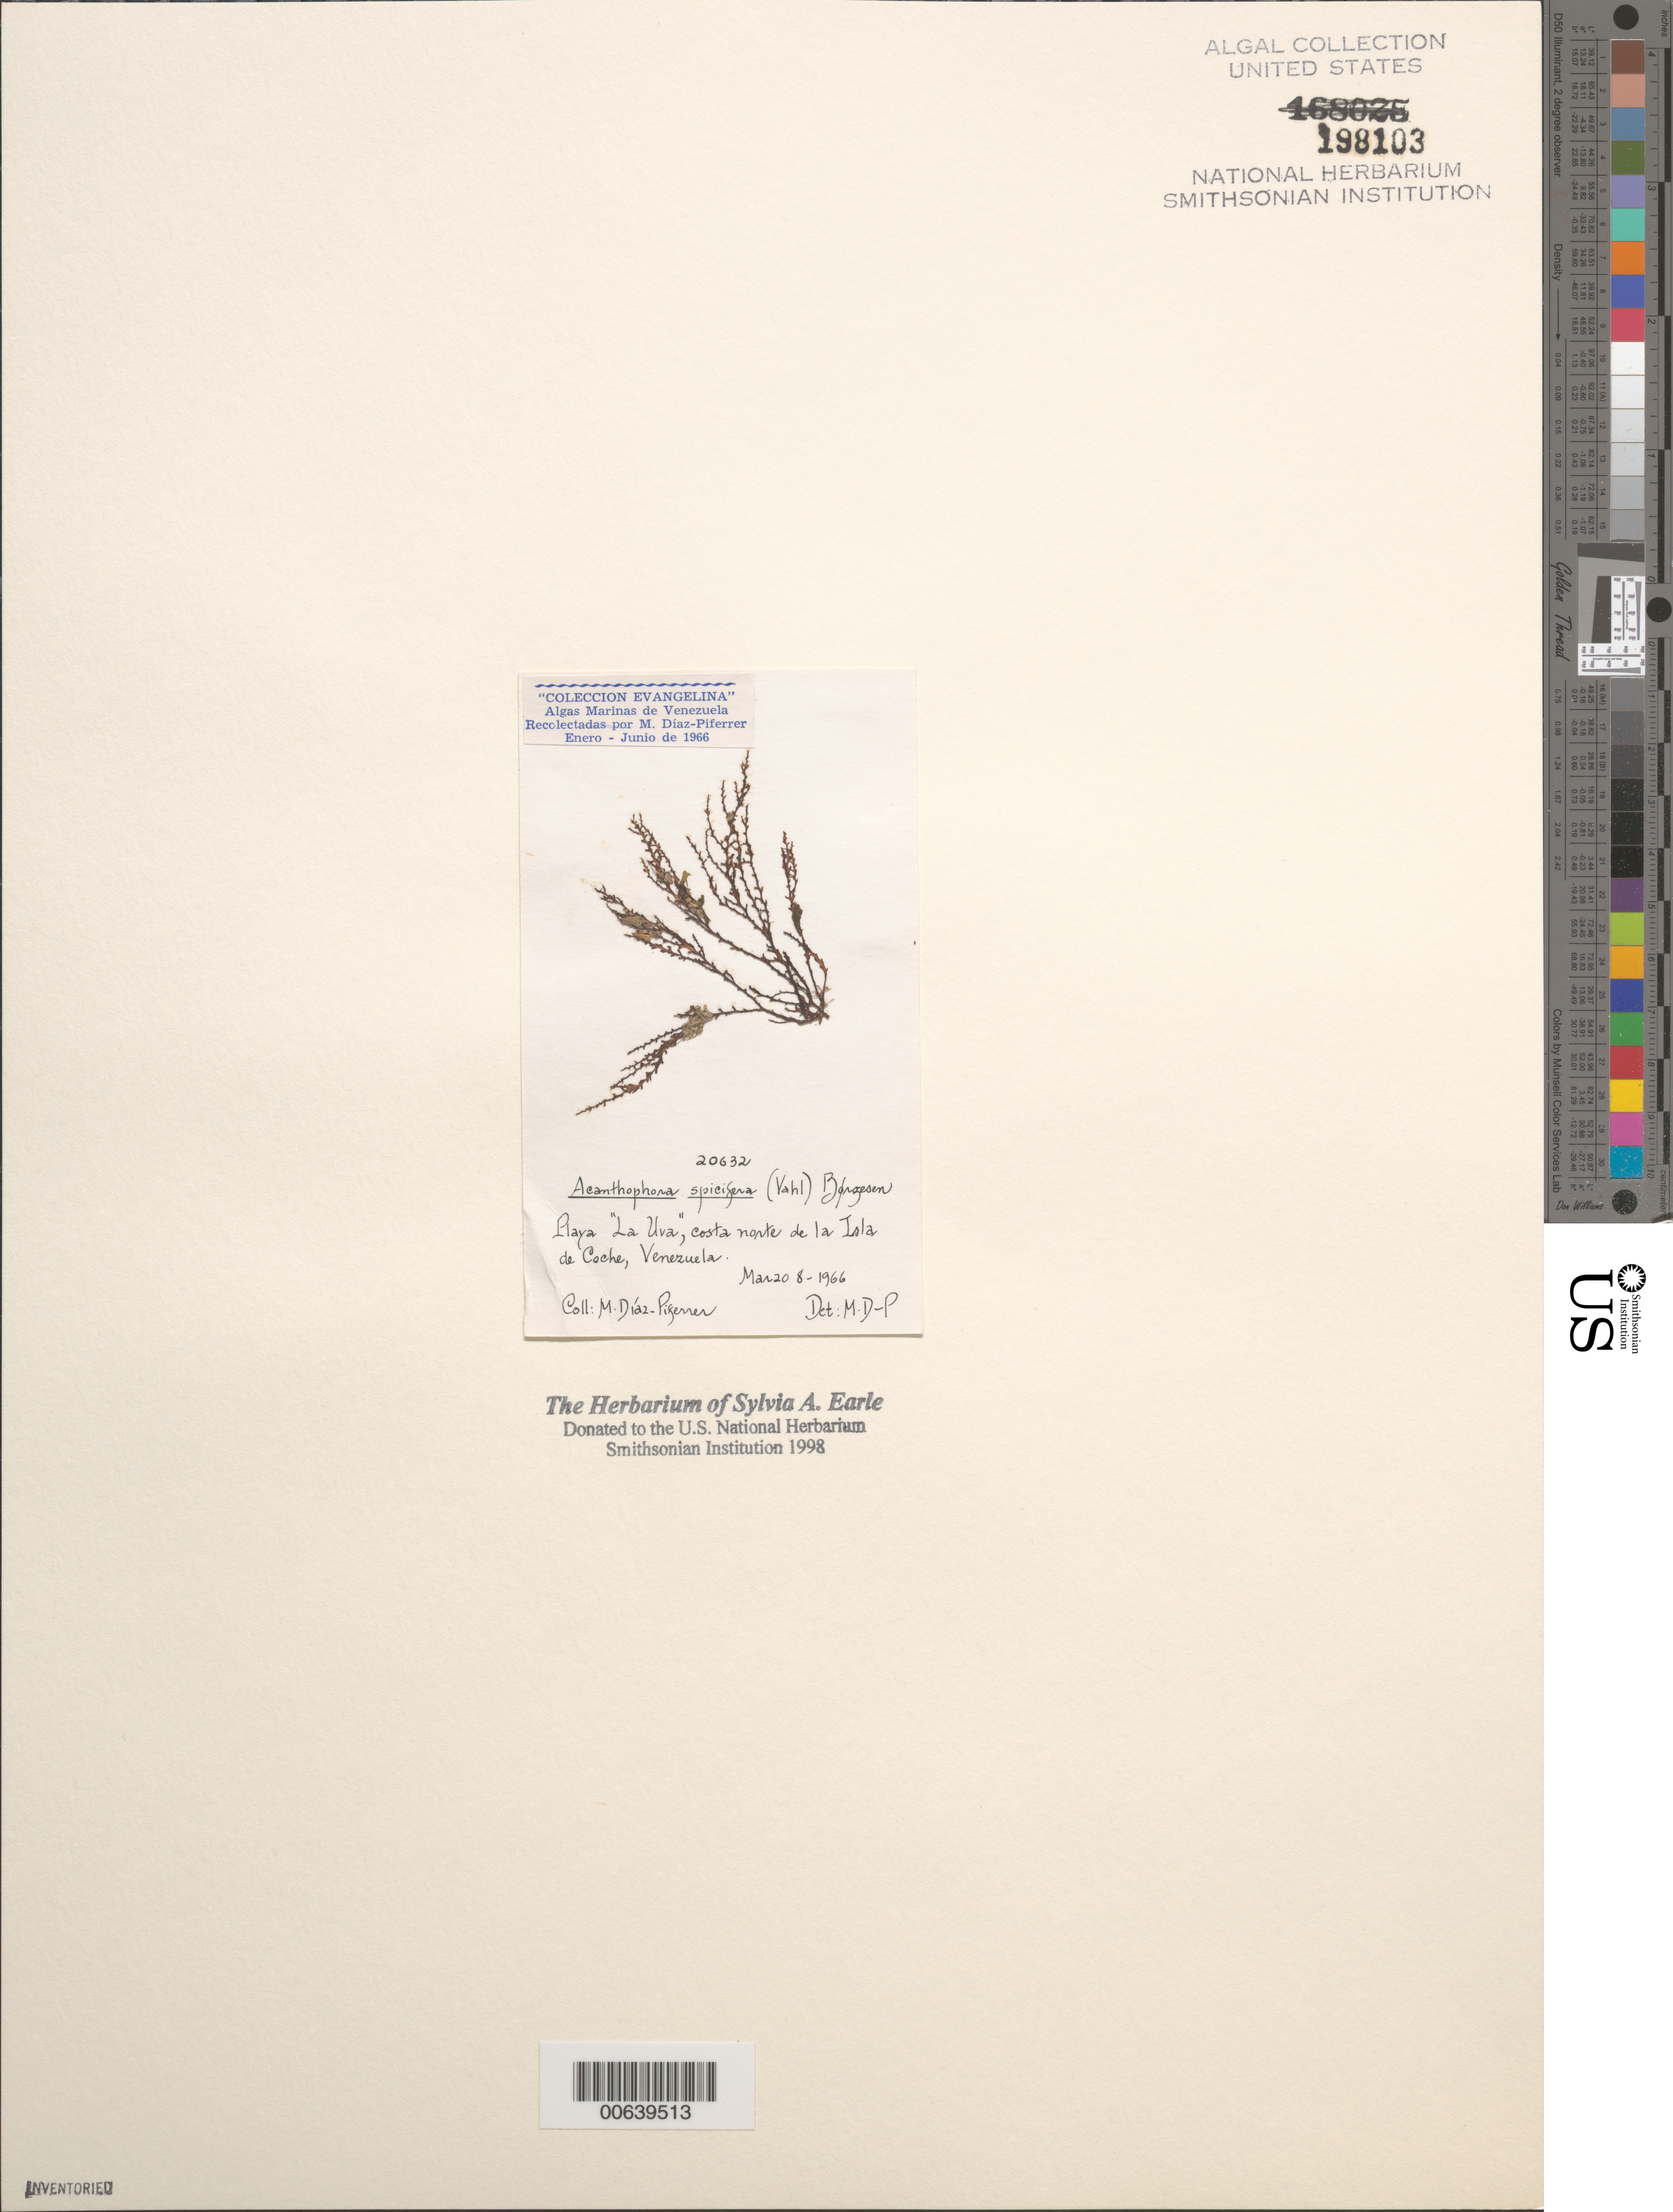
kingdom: Plantae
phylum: Rhodophyta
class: Florideophyceae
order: Ceramiales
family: Rhodomelaceae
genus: Acanthophora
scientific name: Acanthophora spicifera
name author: (Vahl) Børgesen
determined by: Diaz-Piferrer, M.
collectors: M. Diaz-Piferrer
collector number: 20632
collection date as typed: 08 Mar 1966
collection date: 1966-03-08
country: Venezuela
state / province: Nueva Esparta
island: Coche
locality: Playa La Uva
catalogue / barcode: US 198103